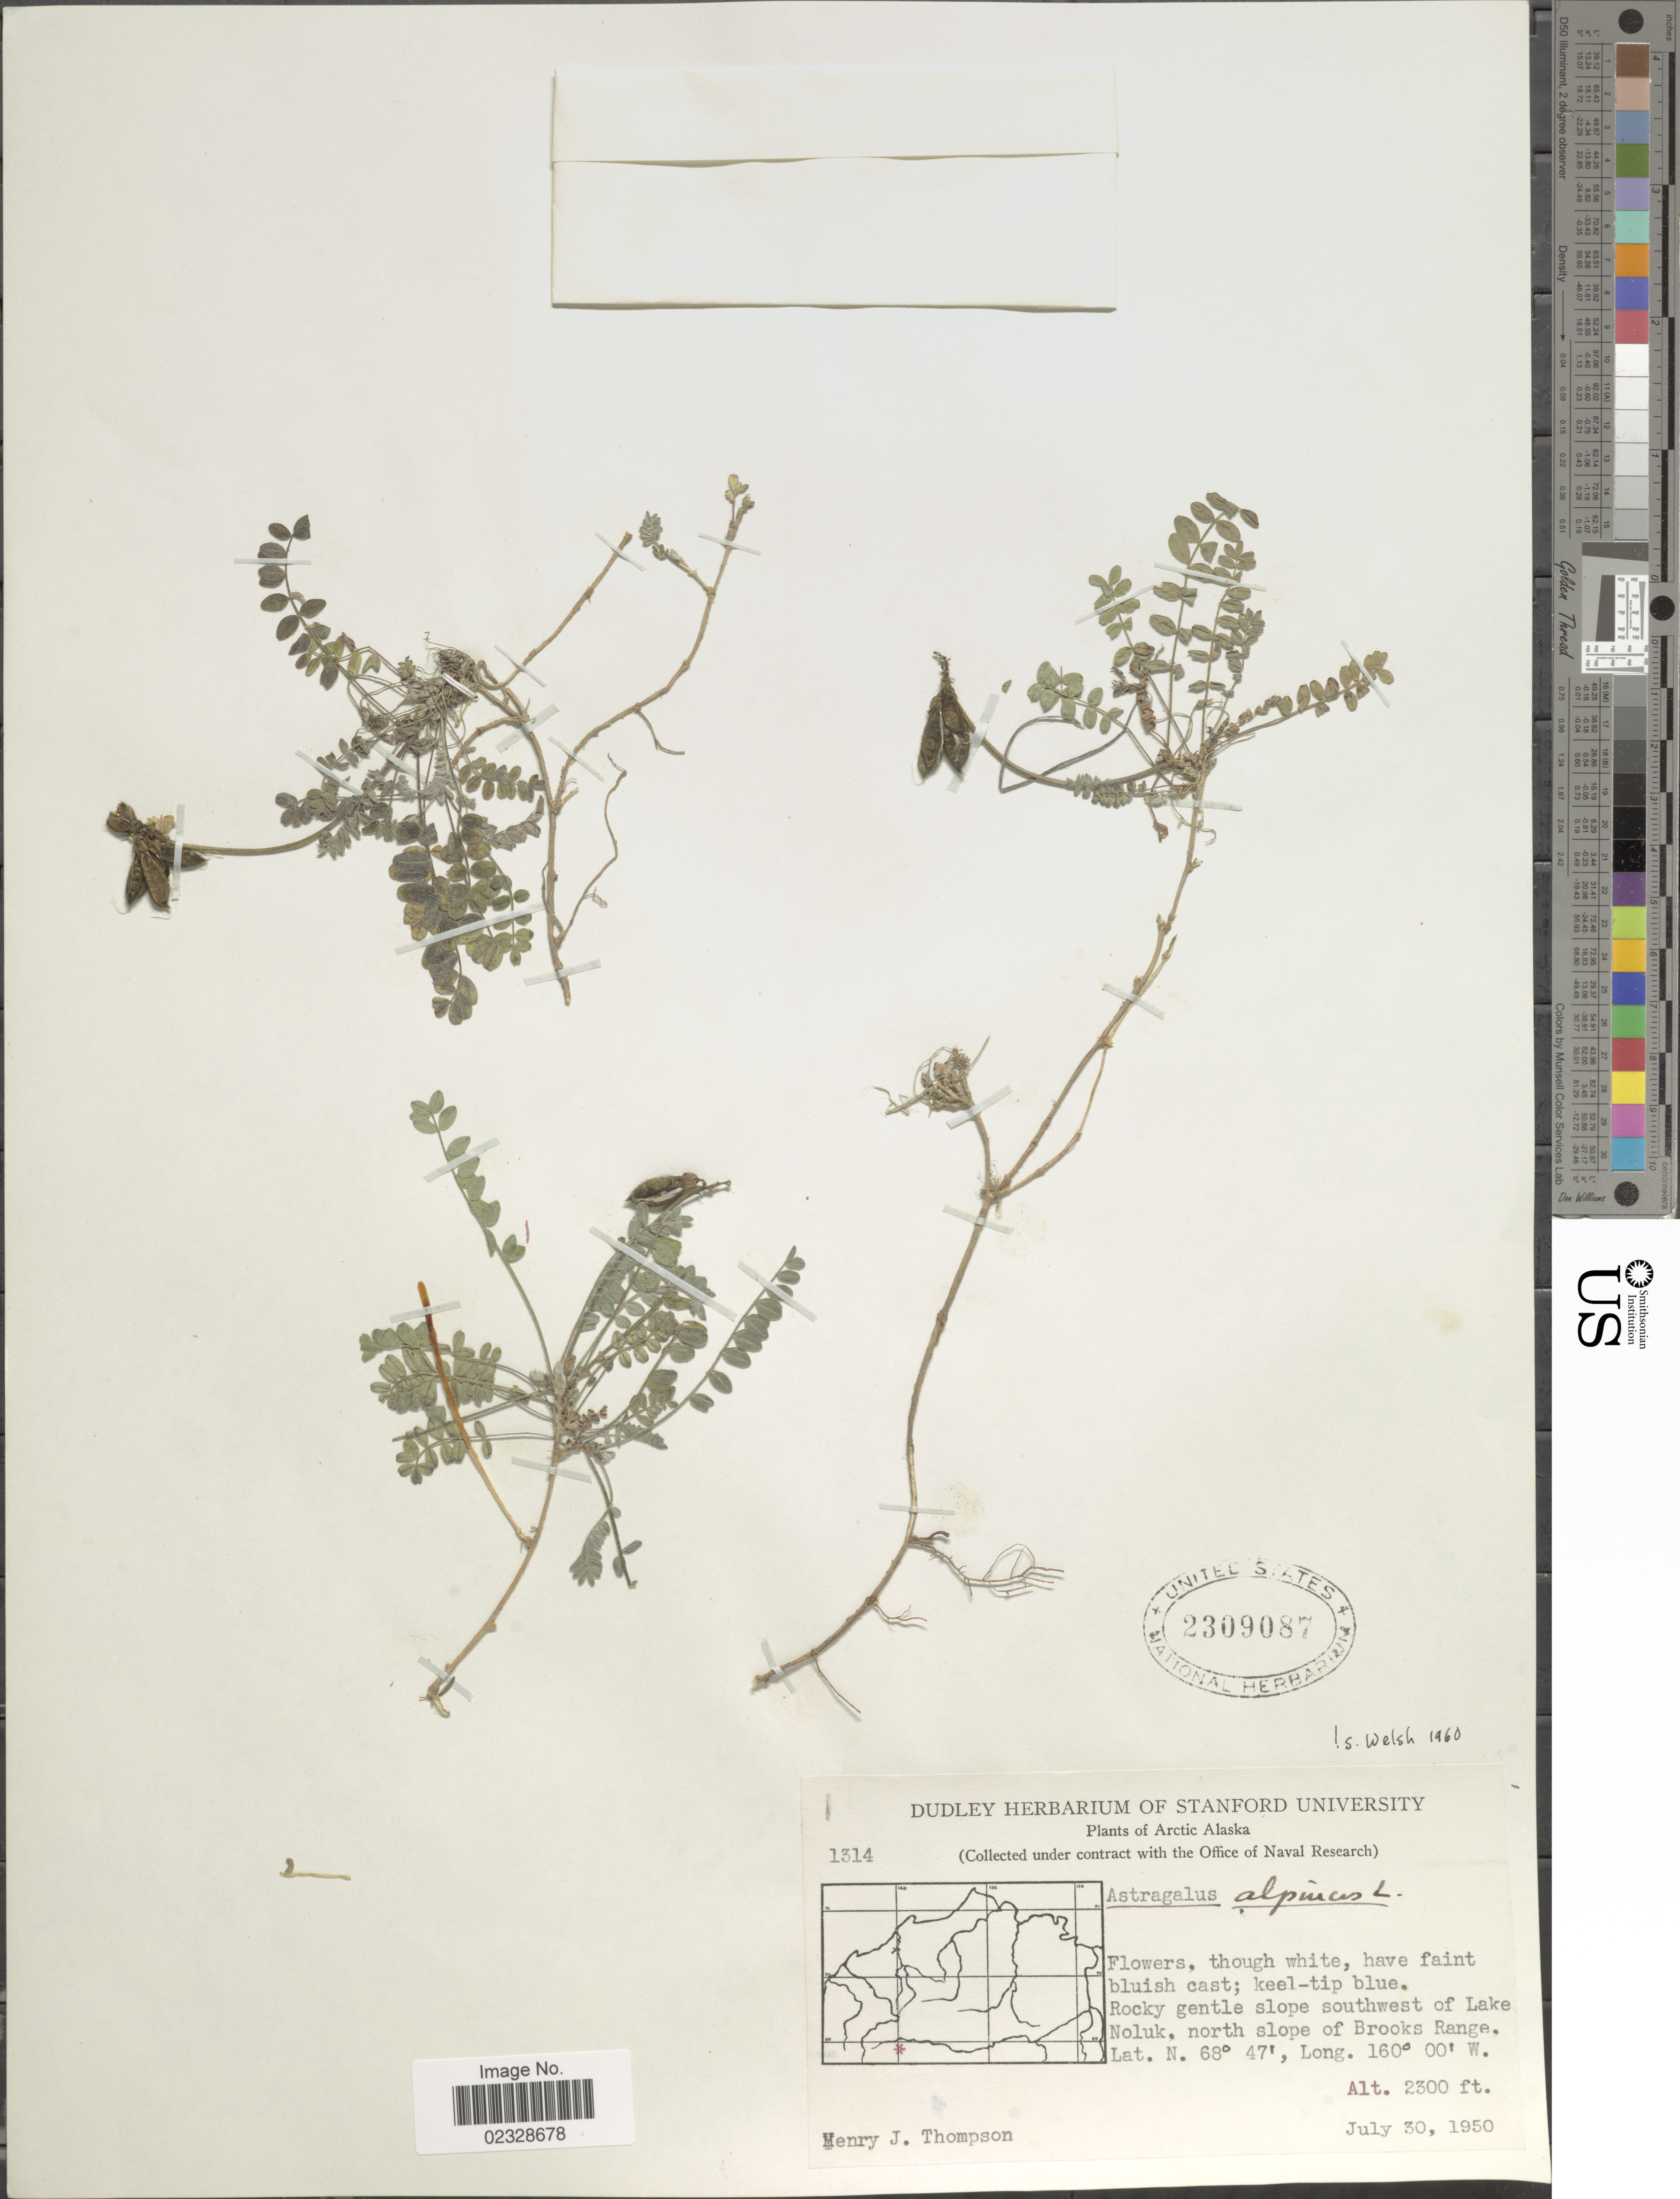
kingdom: Plantae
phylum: Tracheophyta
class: Magnoliopsida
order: Fabales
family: Fabaceae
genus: Astragalus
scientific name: Astragalus alpinus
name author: L.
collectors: H. J. Thompson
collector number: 1314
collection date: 1950-07-30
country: United States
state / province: Alaska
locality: Arctic Alaska, southwest of lake Noluk, north slope o Brooks Range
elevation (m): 701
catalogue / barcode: US 2309087